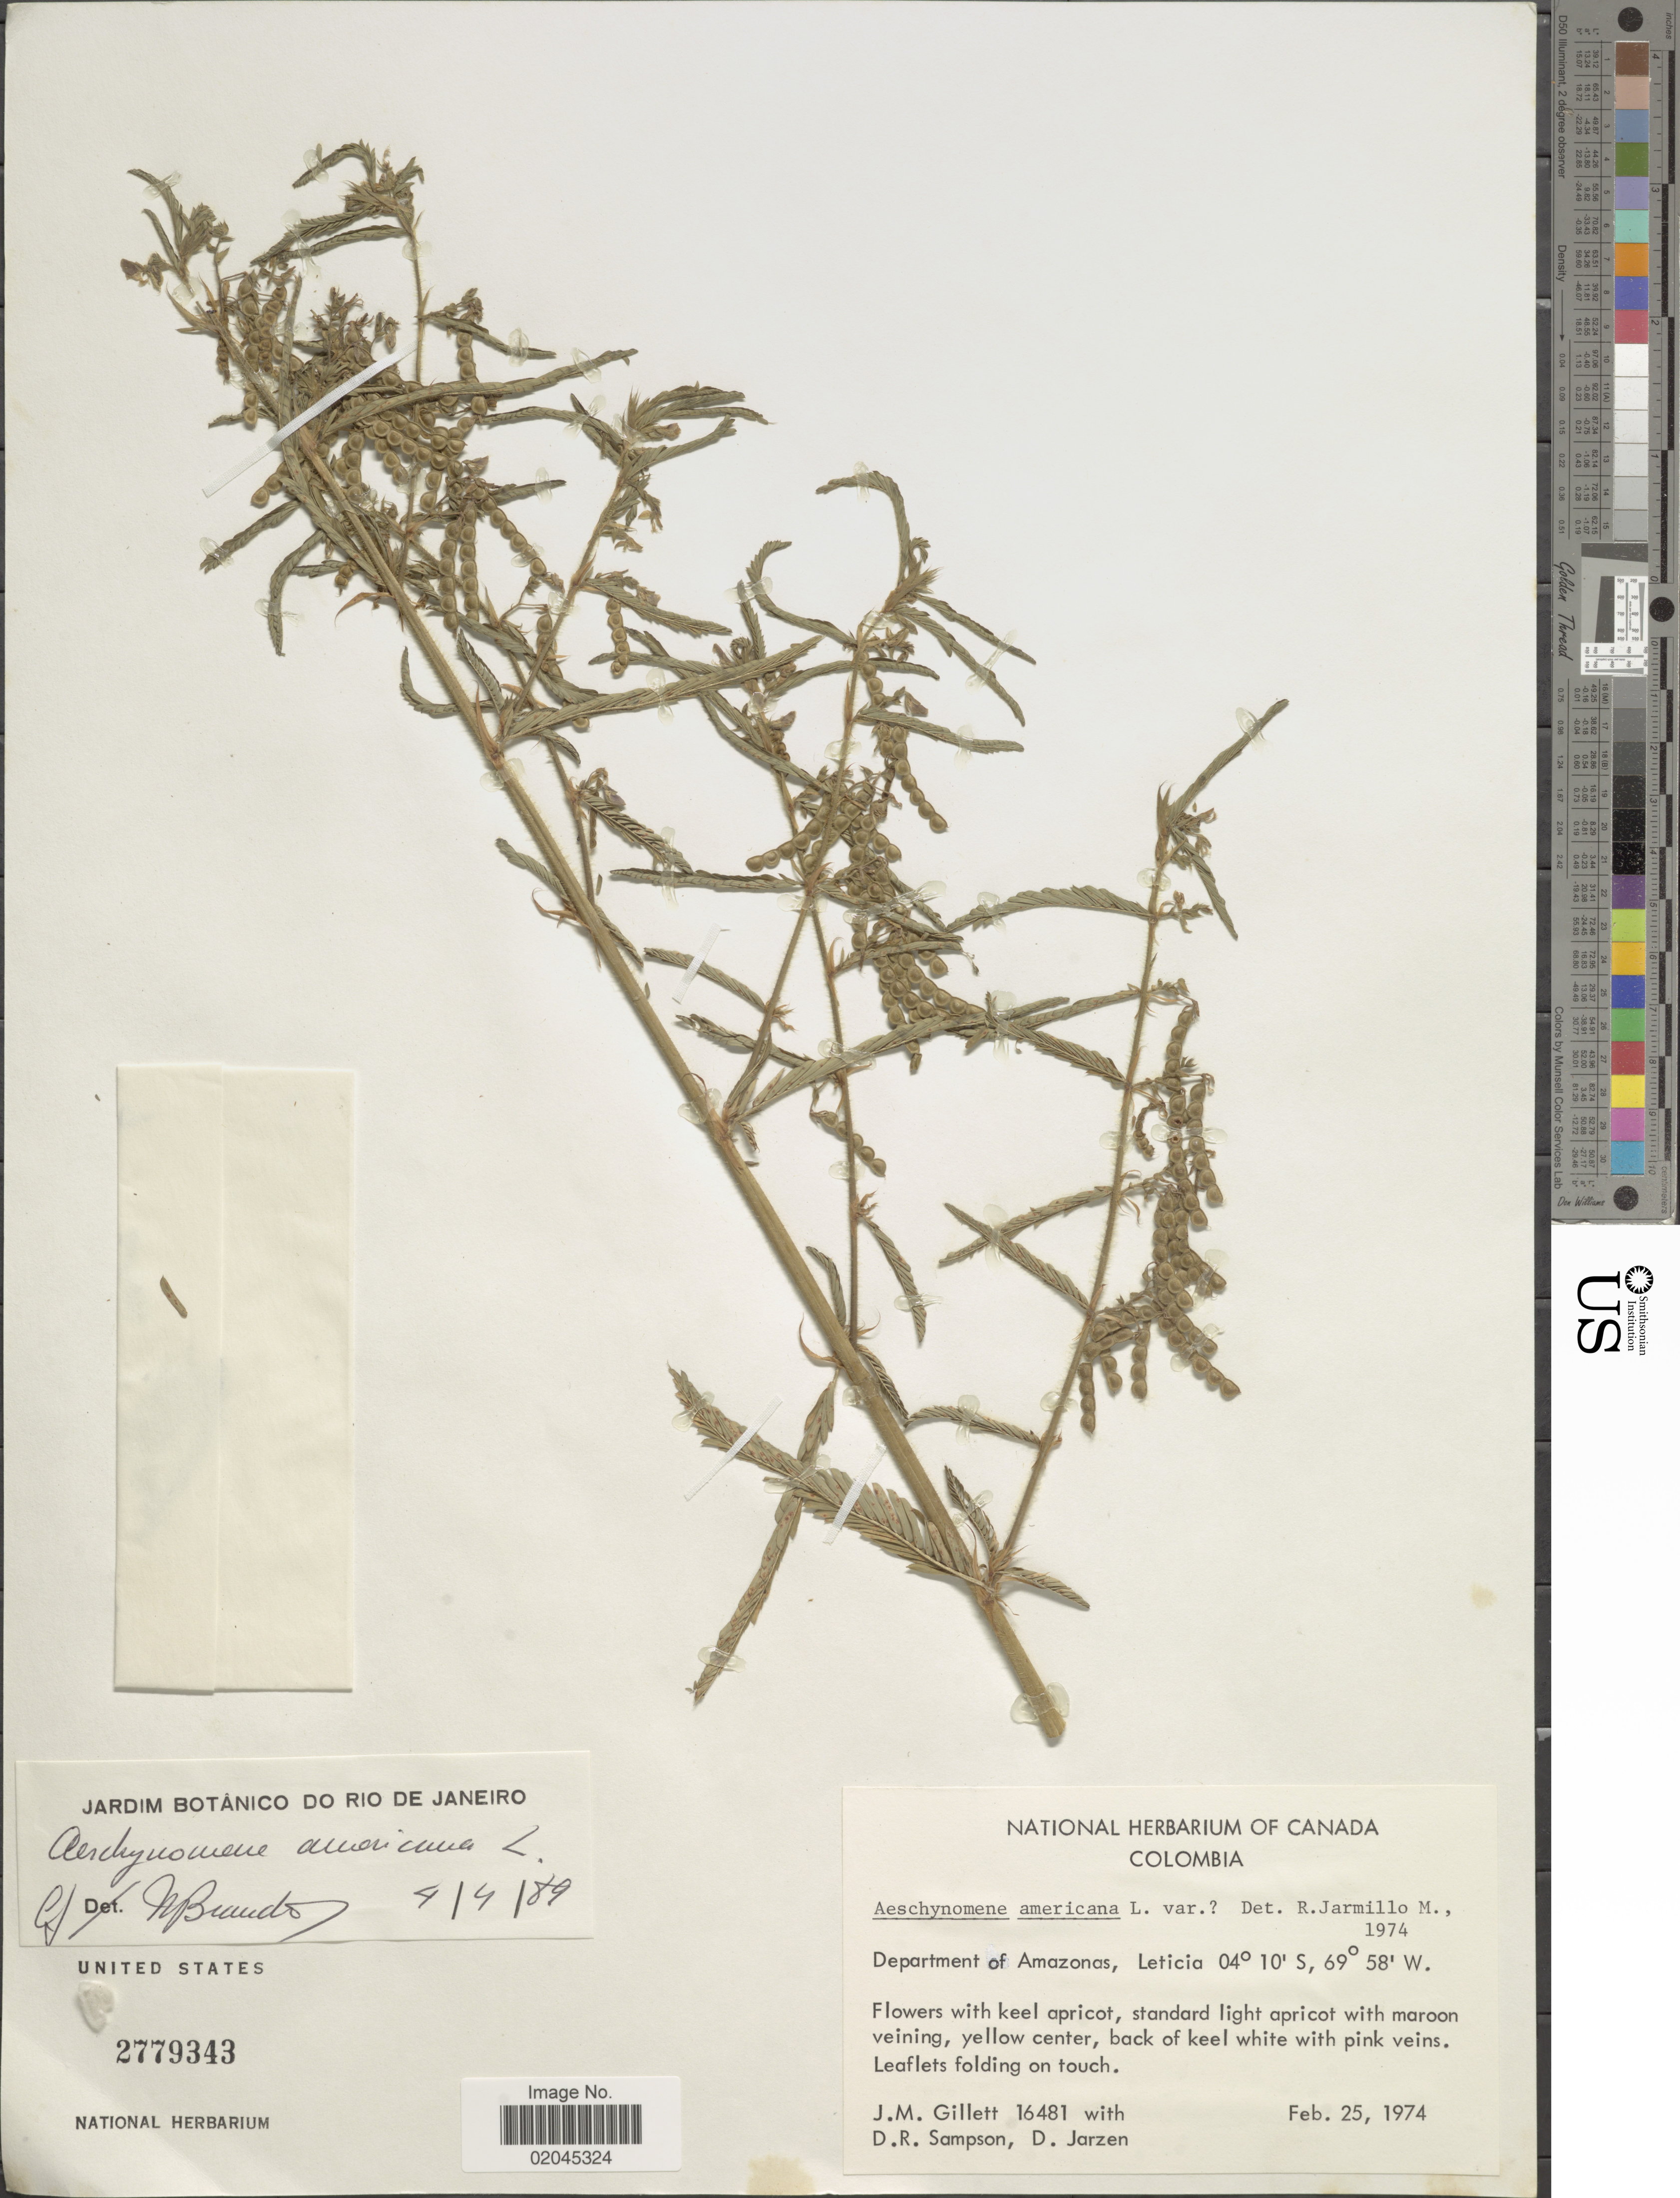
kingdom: Plantae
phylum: Tracheophyta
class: Magnoliopsida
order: Fabales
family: Fabaceae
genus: Aeschynomene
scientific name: Aeschynomene americana var. americana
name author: L.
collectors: J. M. Gillett, D. Sampson & D. Jarzen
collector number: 16481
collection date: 1974-02-25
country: Colombia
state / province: Amazônas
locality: Department of Amazonas, Leticia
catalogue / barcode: US 2779343